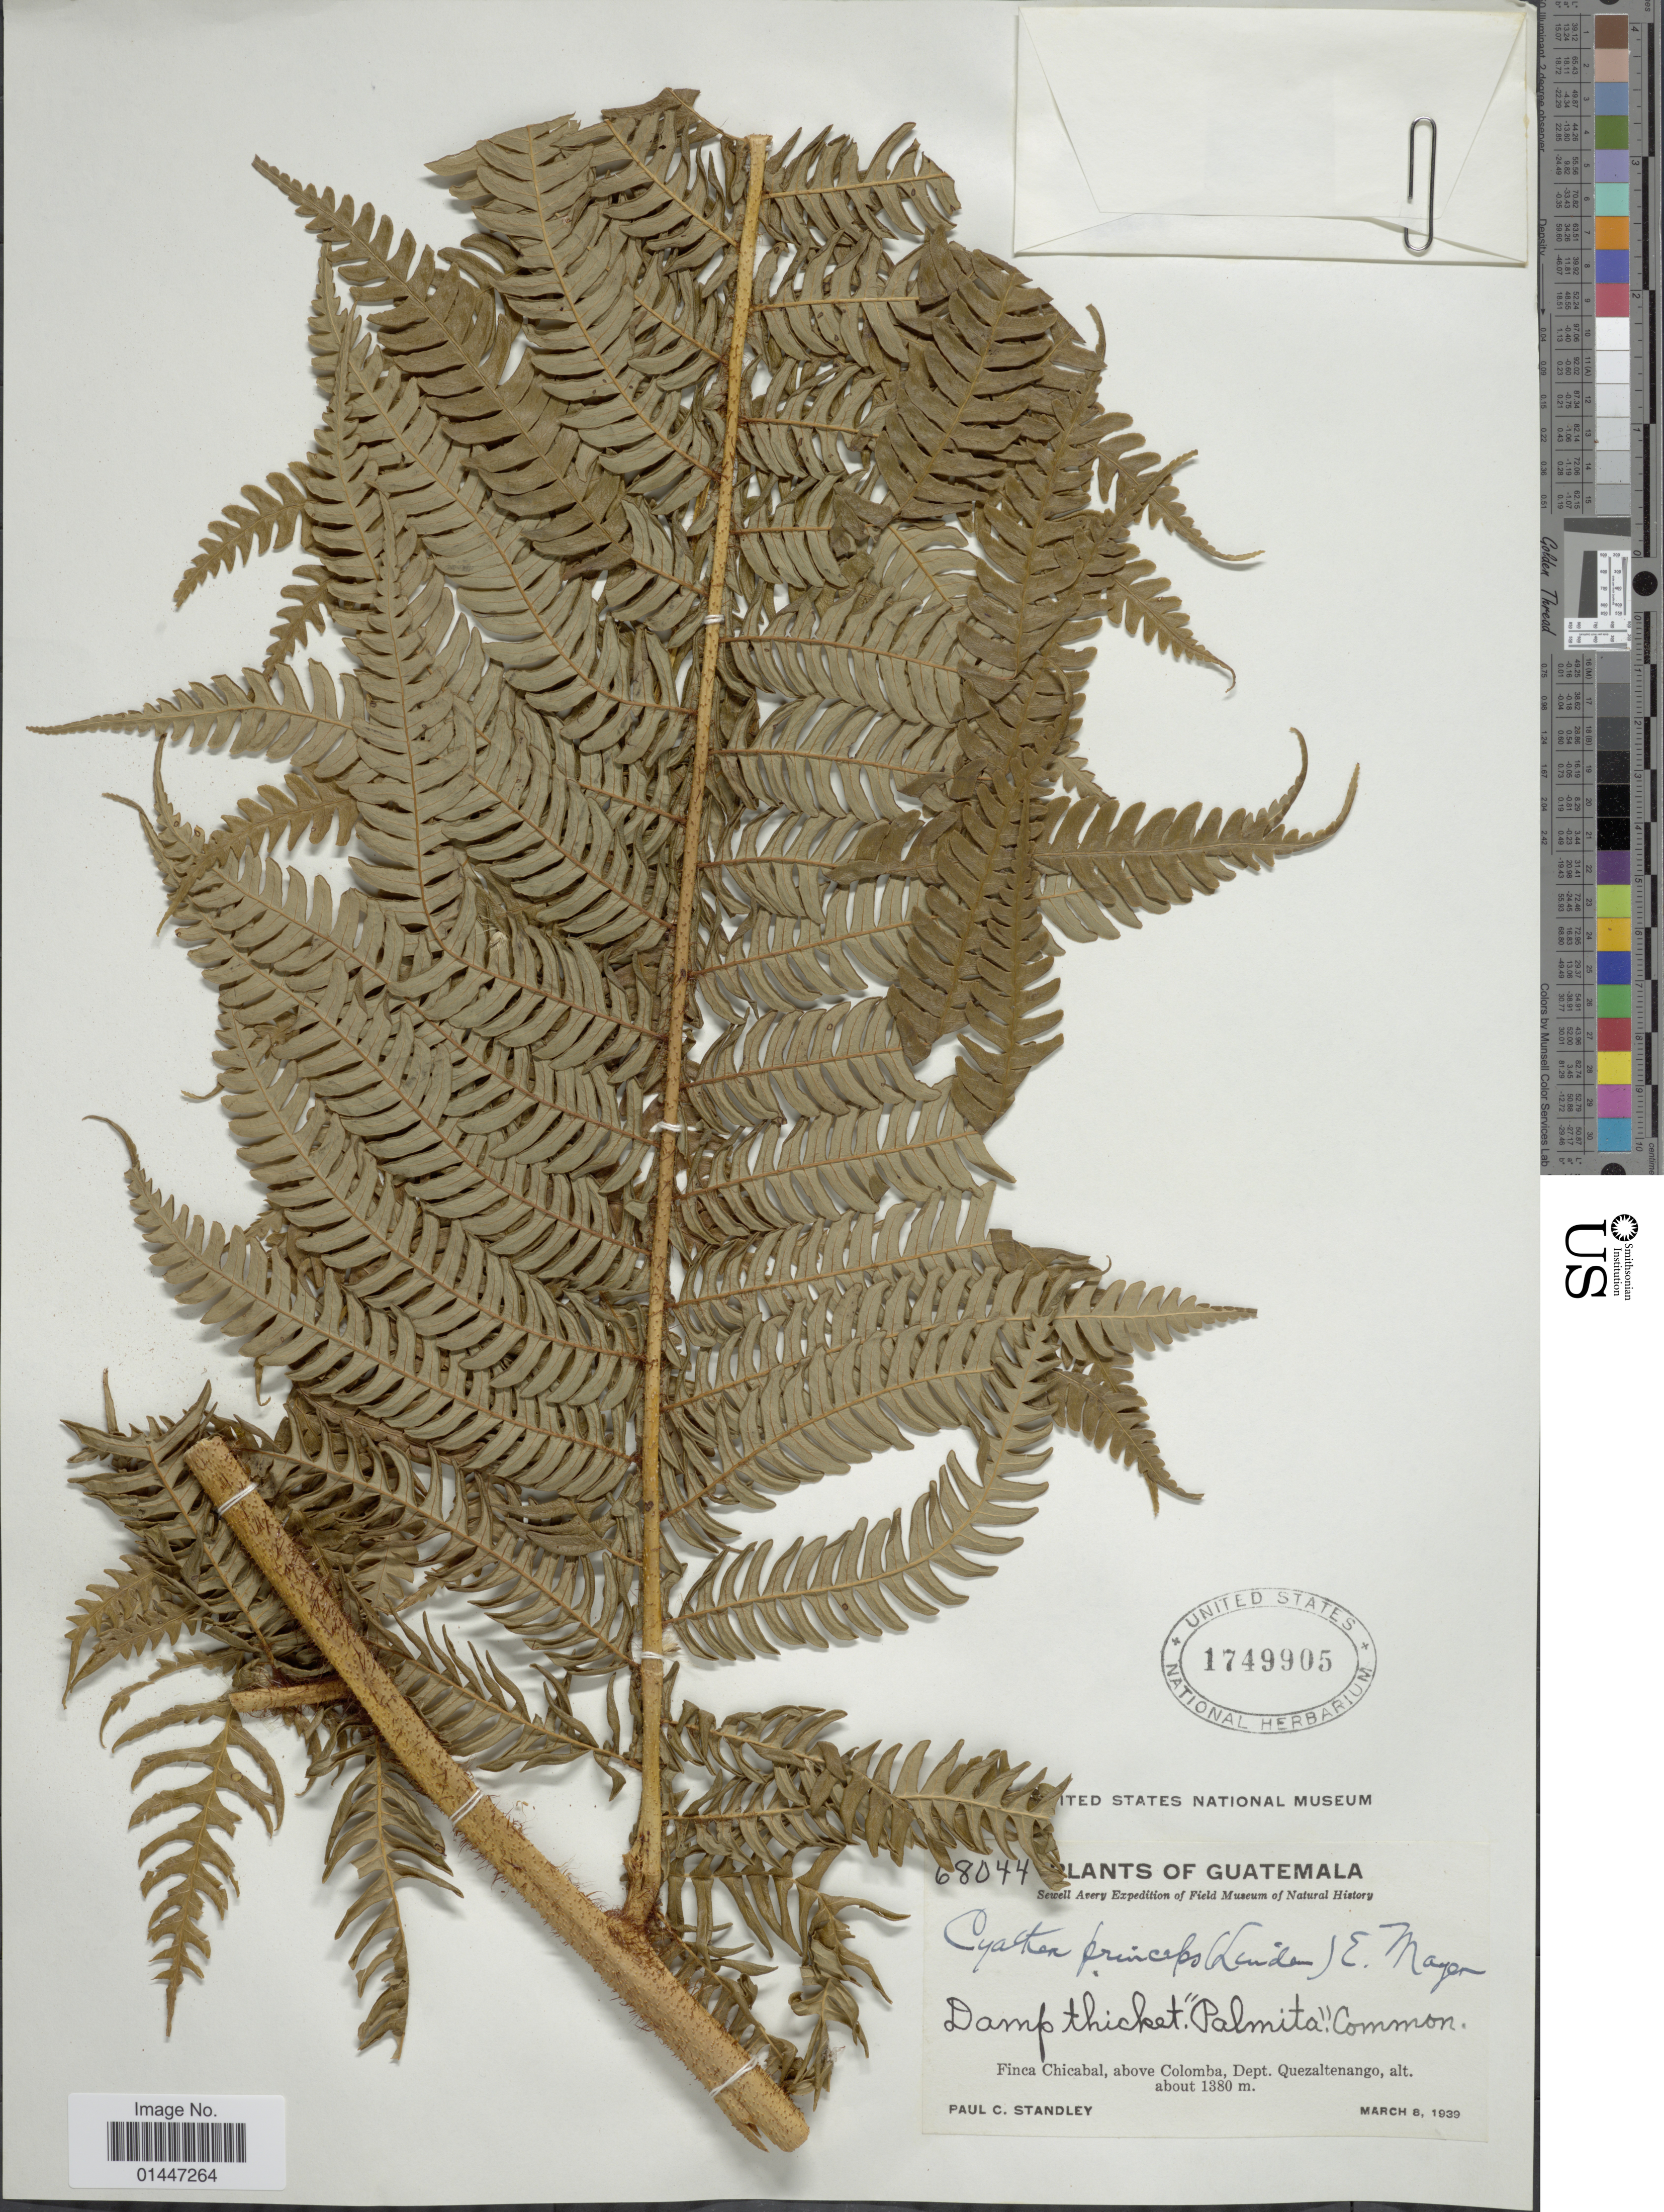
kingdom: Plantae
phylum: Tracheophyta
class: Polypodiopsida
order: Cyatheales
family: Cyatheaceae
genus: Sphaeropteris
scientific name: Sphaeropteris horrida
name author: (Liebm.) R.M. Tryon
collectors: P. C. Standley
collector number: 68044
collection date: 1939-03-08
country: Guatemala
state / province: Quetzaltenango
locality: Finca Chicabal, above Colomba, Dept. Quezaltenango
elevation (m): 1380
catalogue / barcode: US 1749905